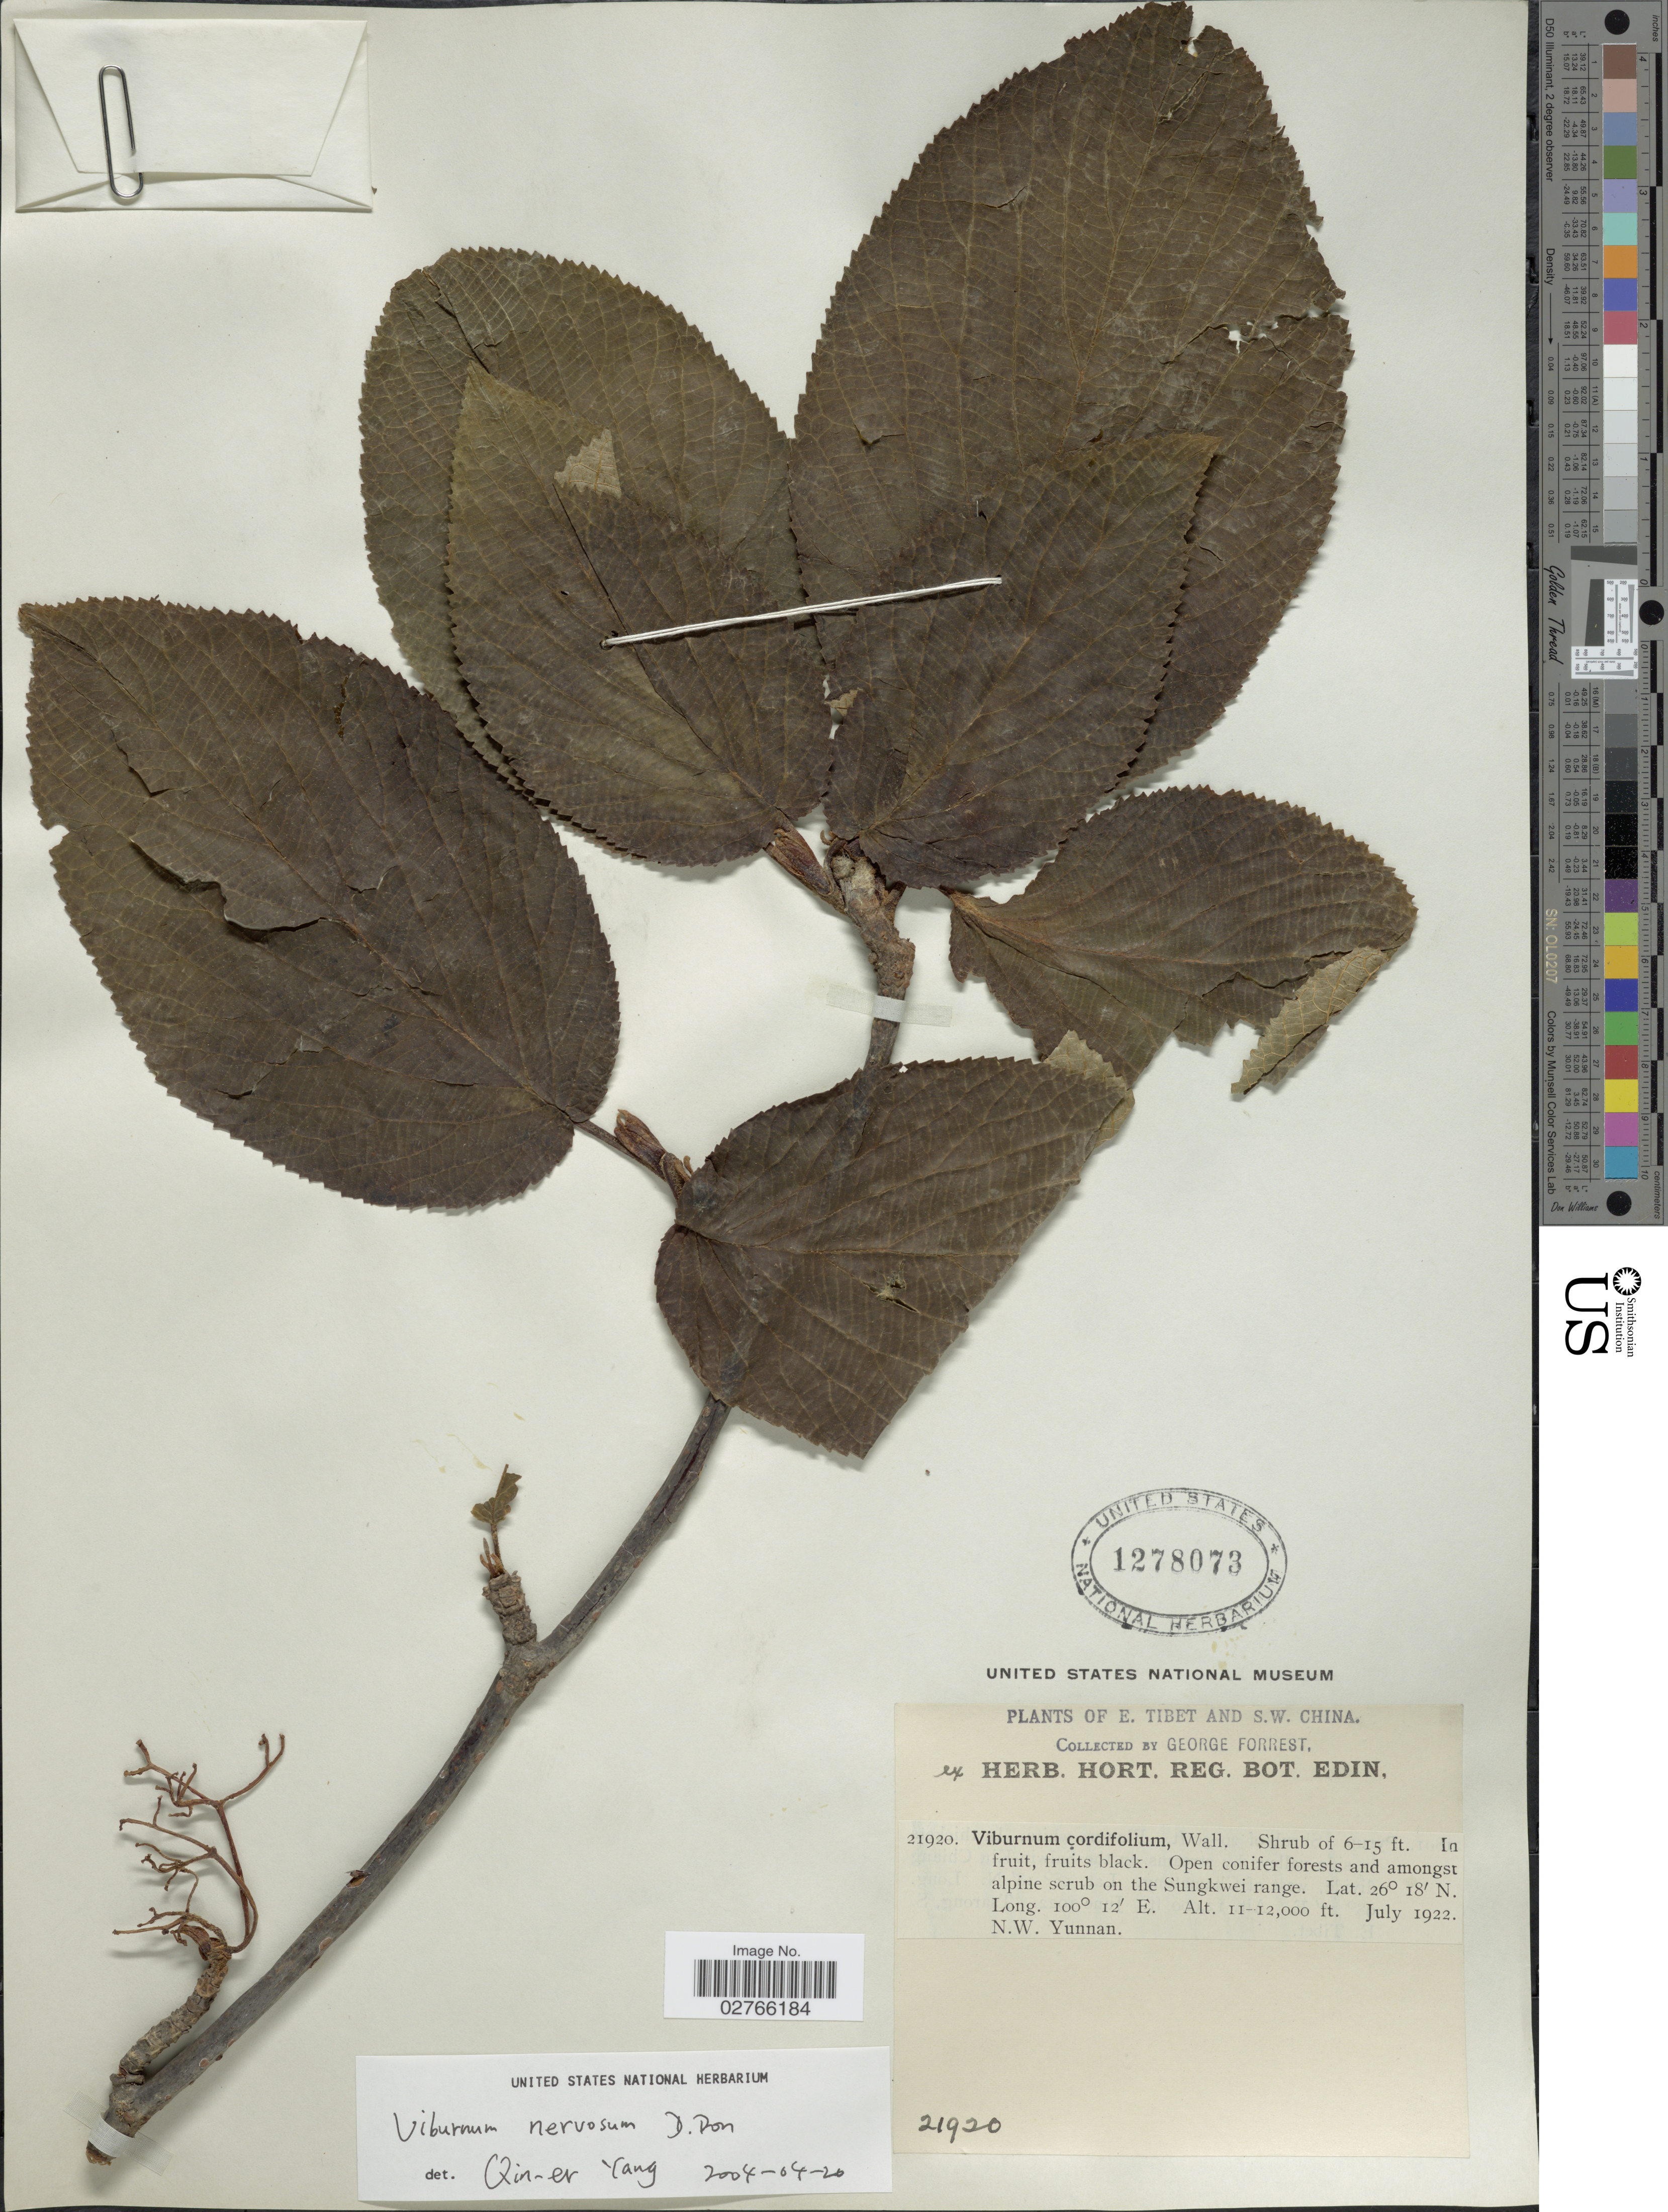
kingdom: Plantae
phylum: Tracheophyta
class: Magnoliopsida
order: Dipsacales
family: Viburnaceae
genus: Viburnum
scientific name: Viburnum nervosum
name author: D. Don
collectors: G. Forrest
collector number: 21920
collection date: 1922-07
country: China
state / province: Yunnan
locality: E. Tibet and S.W. China, Open conifer forests and amongst alpine scrub on the Sungkwei range, N.W. Yunnan.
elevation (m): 3353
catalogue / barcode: US 1278073